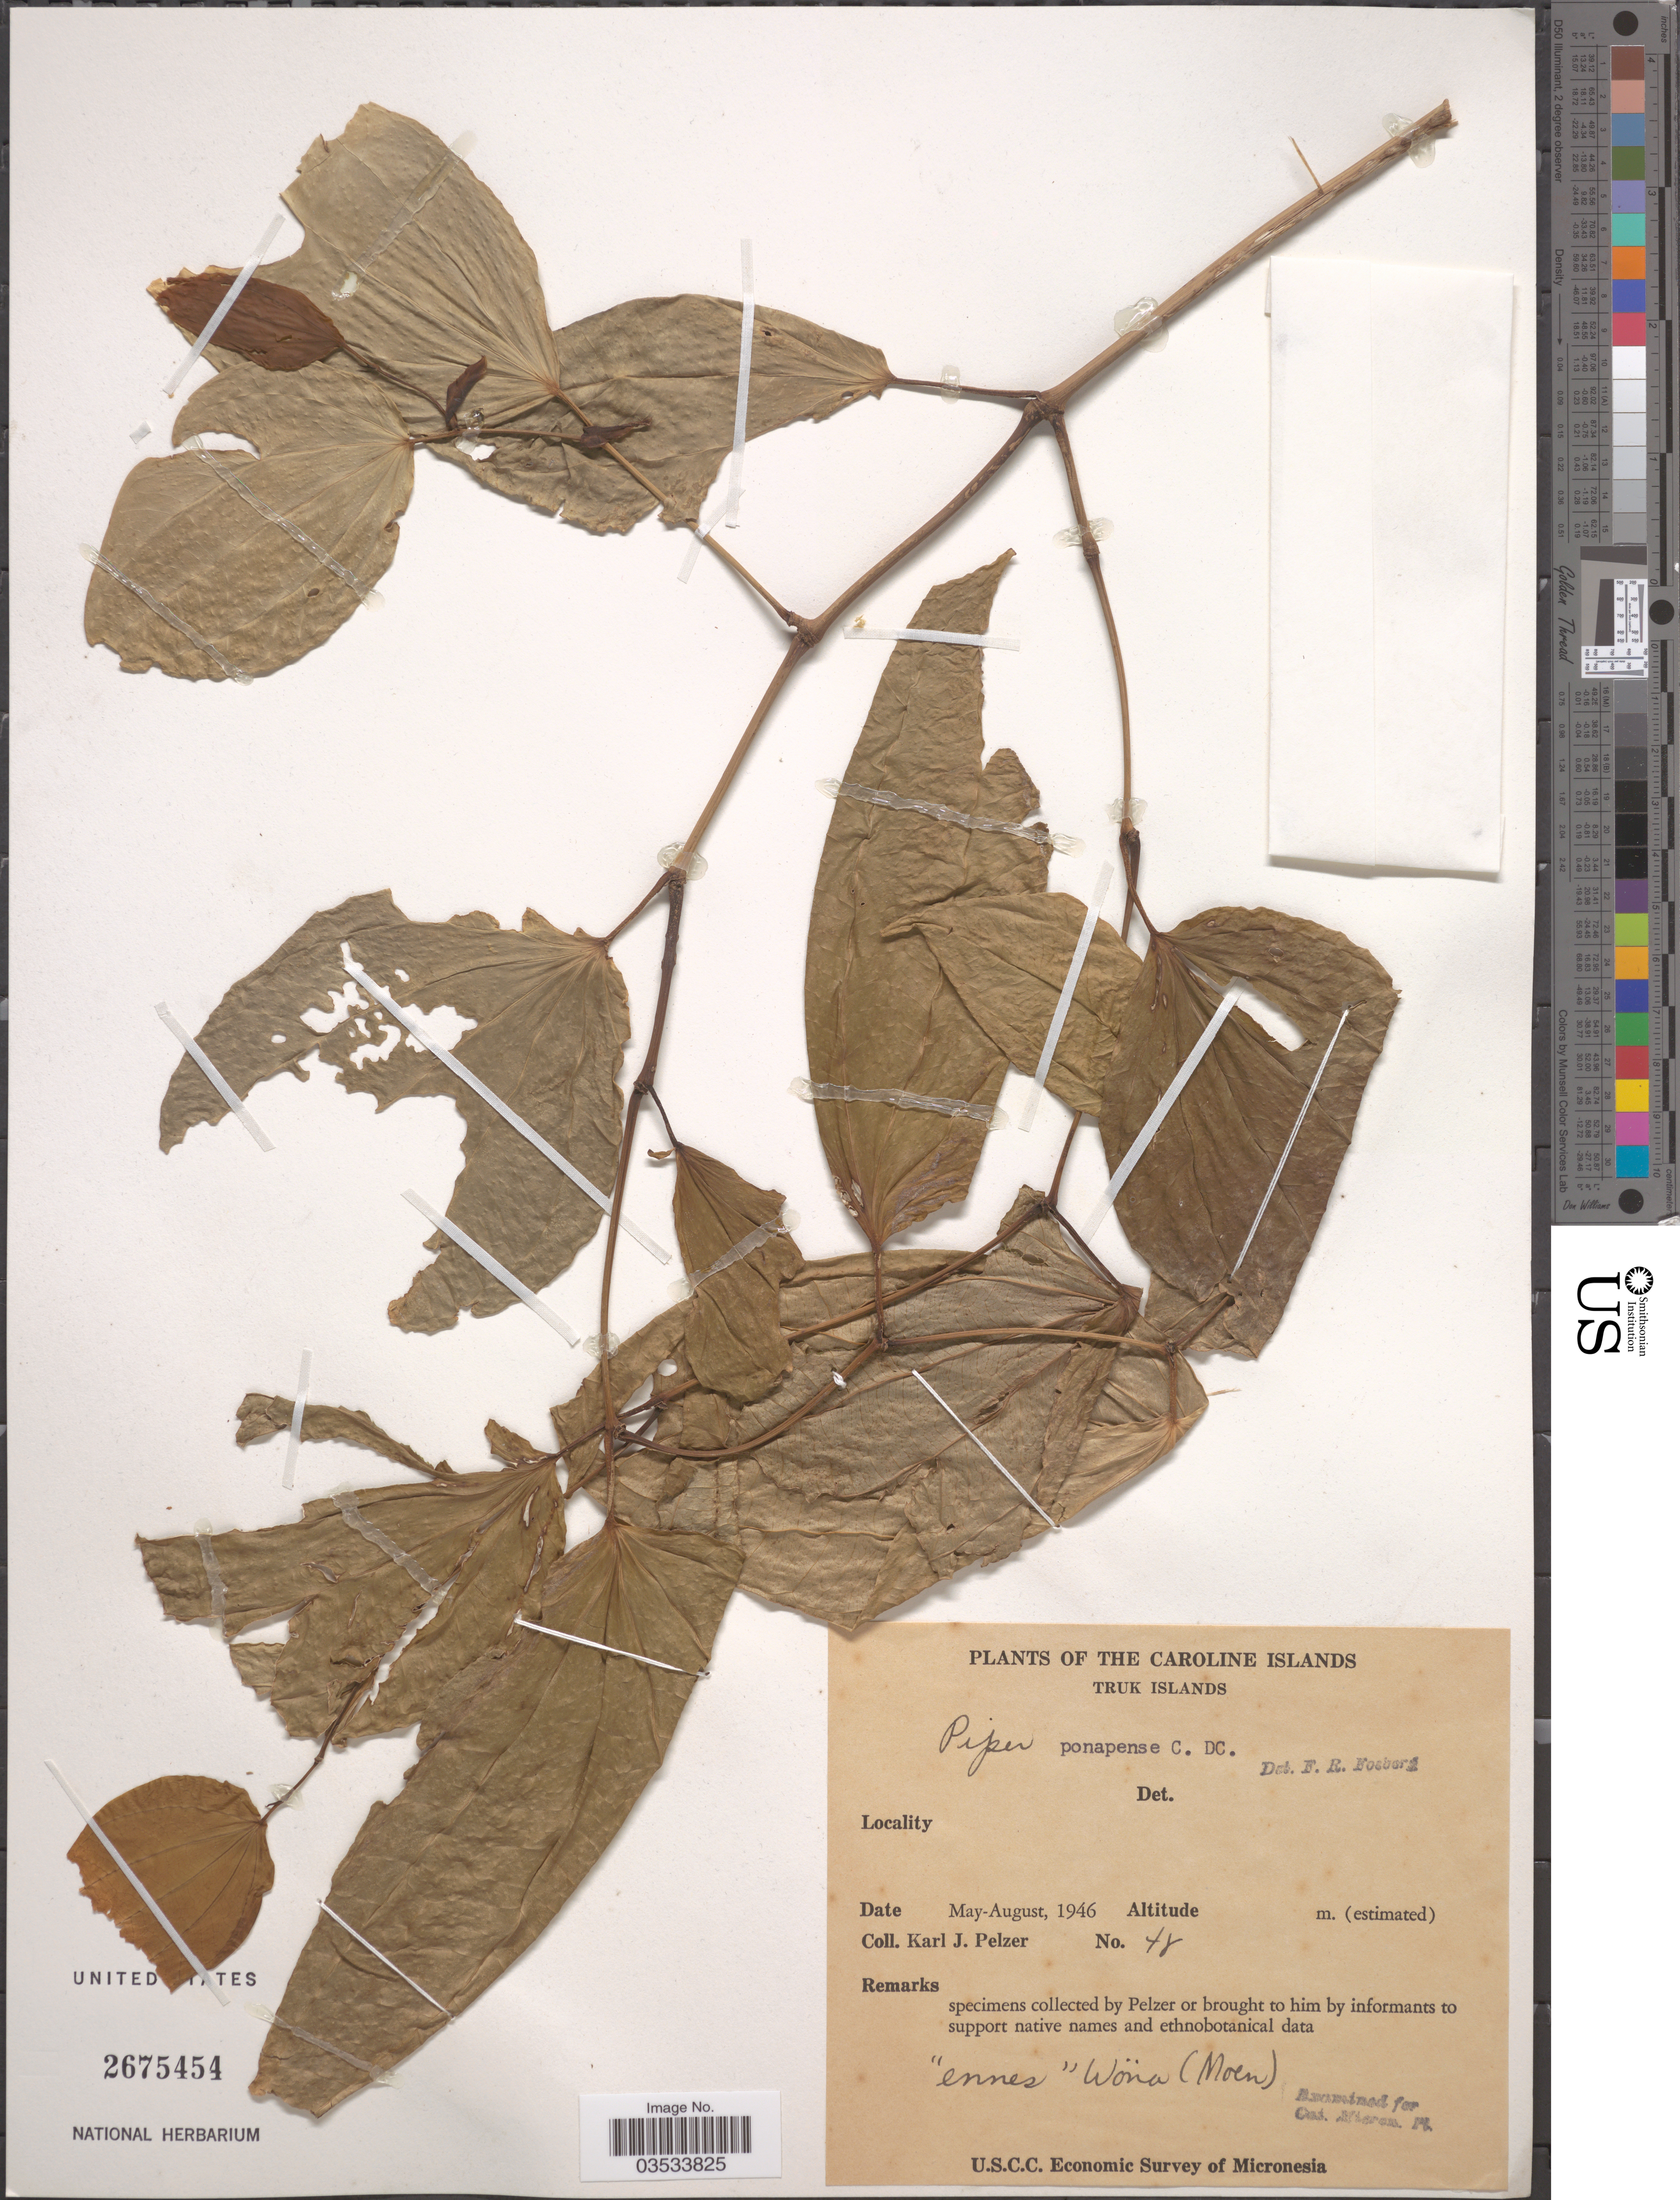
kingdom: Plantae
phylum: Tracheophyta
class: Magnoliopsida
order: Piperales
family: Piperaceae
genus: Piper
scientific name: Piper ponapense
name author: C. DC.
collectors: K. J. Pelzer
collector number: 48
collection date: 1946-05/1946-08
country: Micronesia, Federated States of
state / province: Truk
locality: Caroline Islands. Truk Islands.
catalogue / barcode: US 2675454